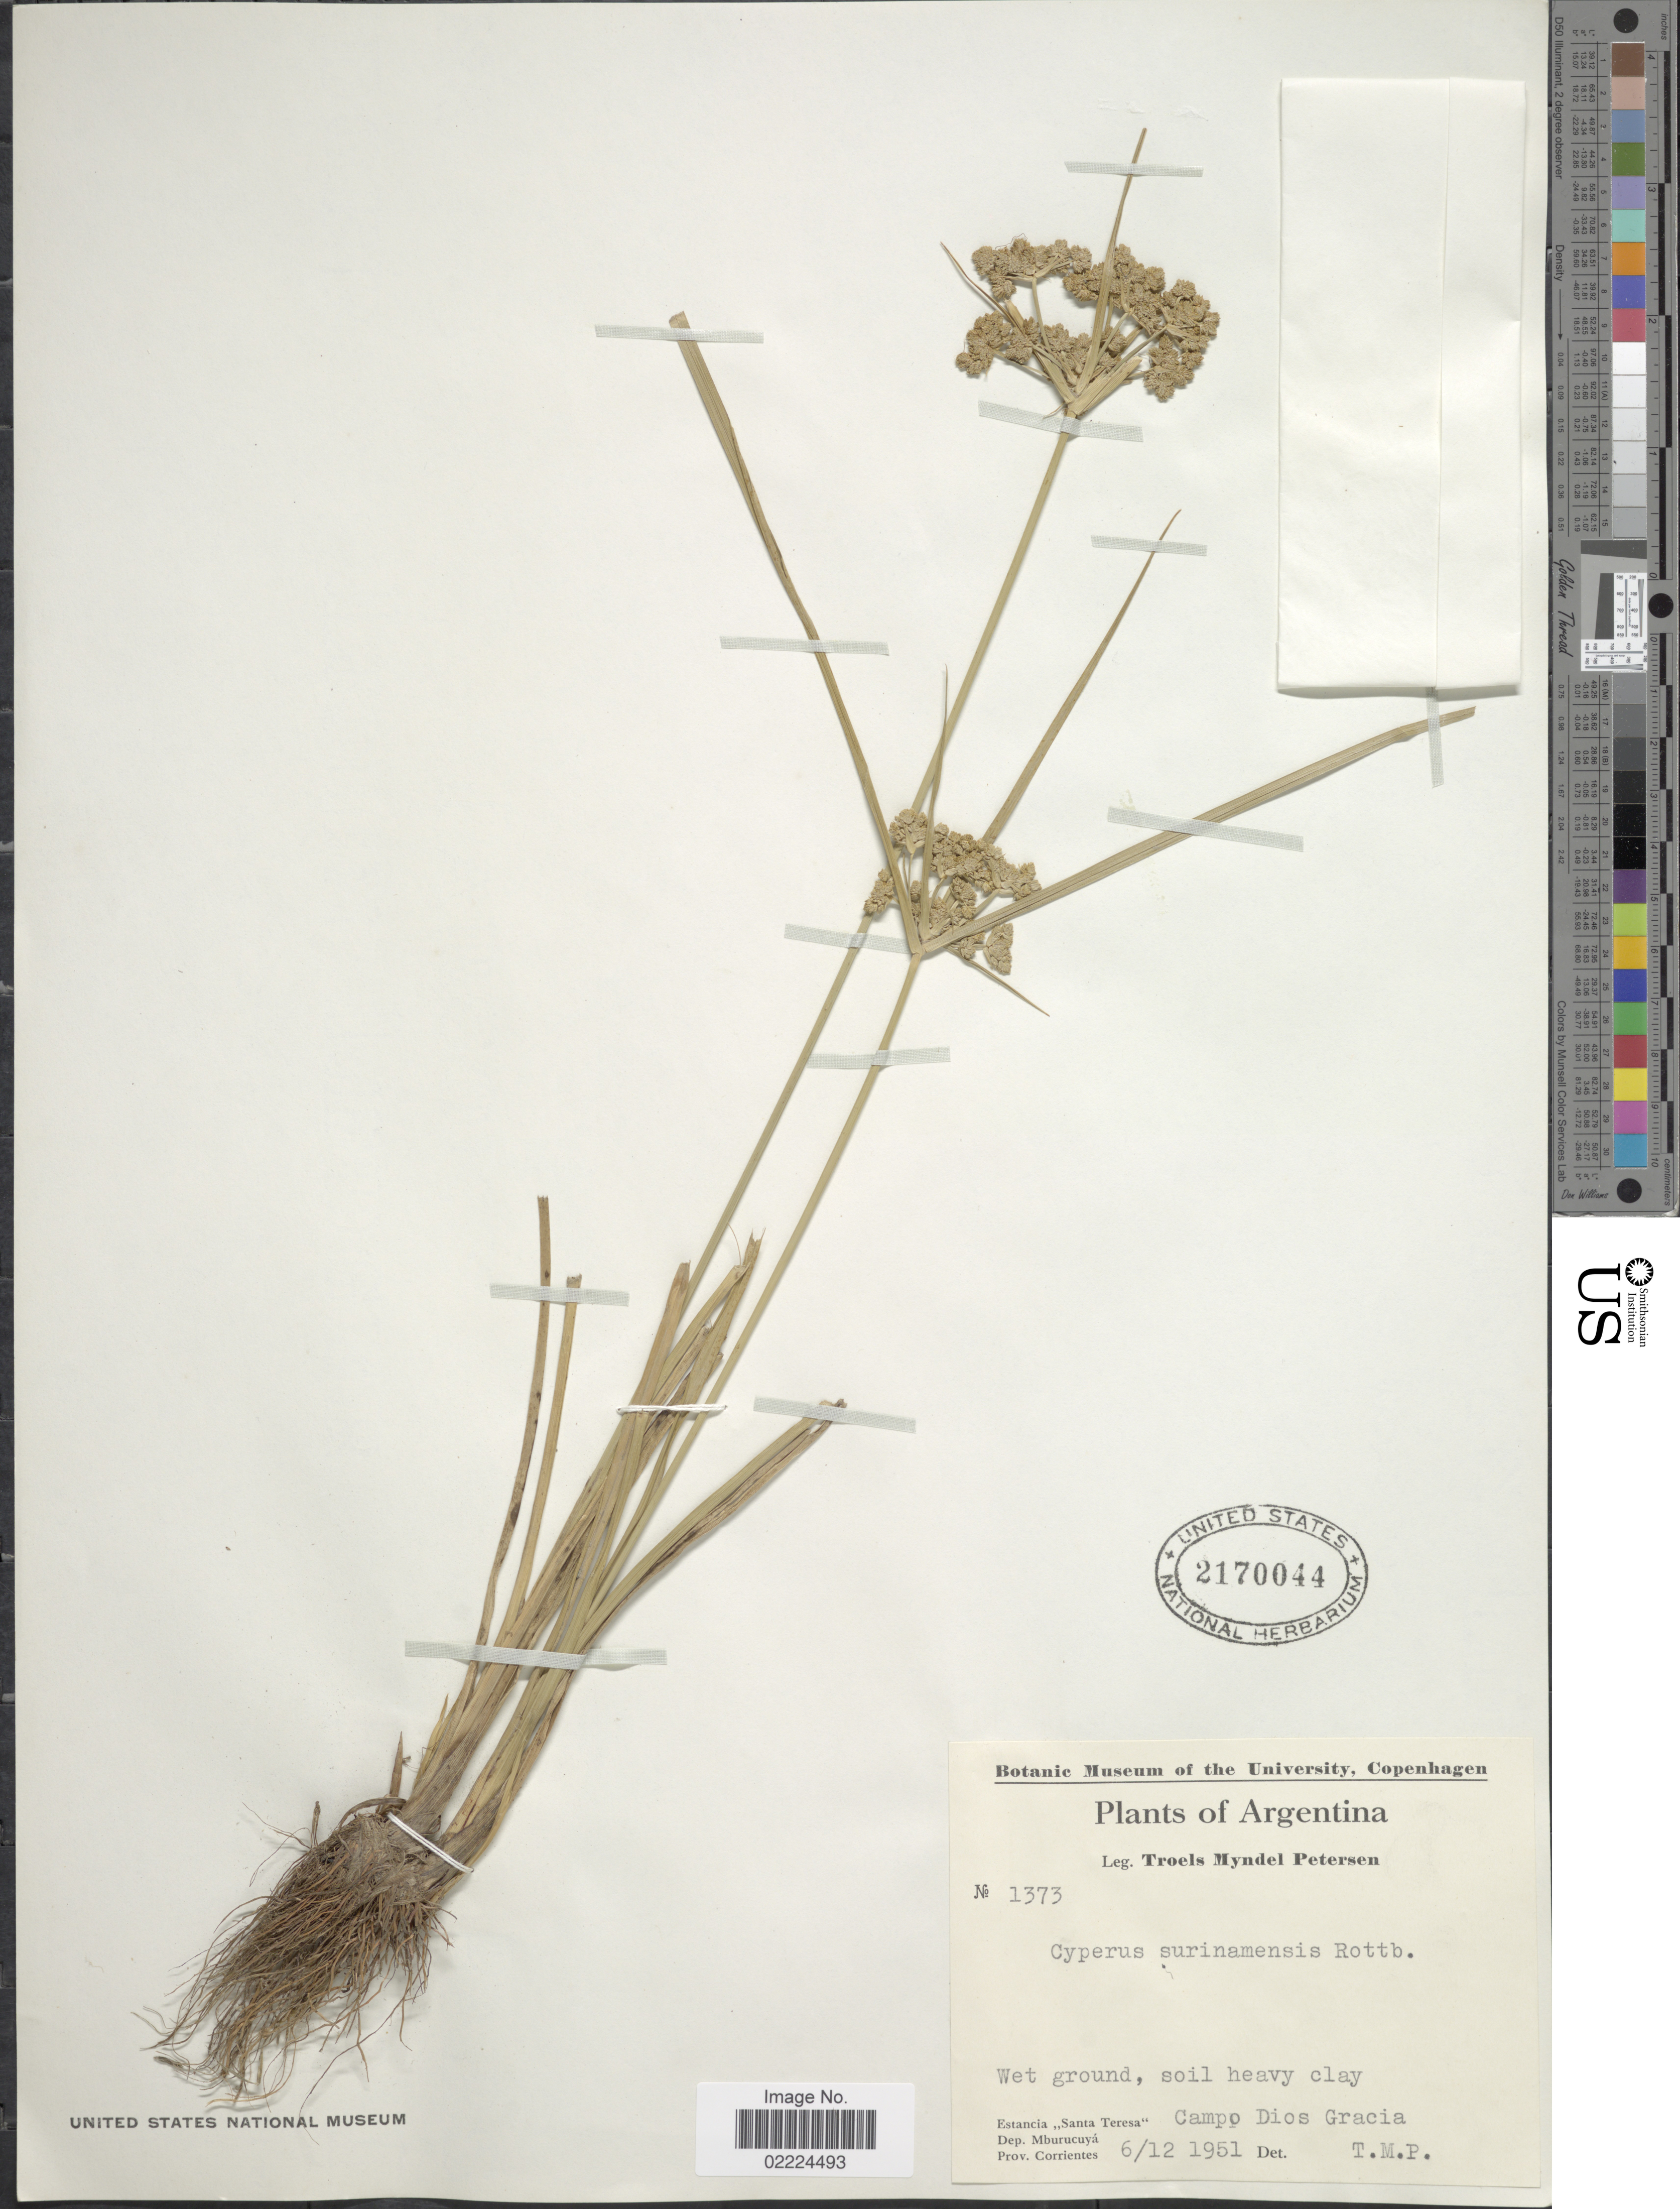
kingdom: Plantae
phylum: Tracheophyta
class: Liliopsida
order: Poales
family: Cyperaceae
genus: Cyperus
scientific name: Cyperus surinamensis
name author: Rottb.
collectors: T. M. Petersen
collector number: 1373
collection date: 1951-06-12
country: Argentina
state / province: Corrientes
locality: Campo Dios Gracia, Estancia "Santa Teresa", Dep. Mburucuya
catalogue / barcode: US 2170044